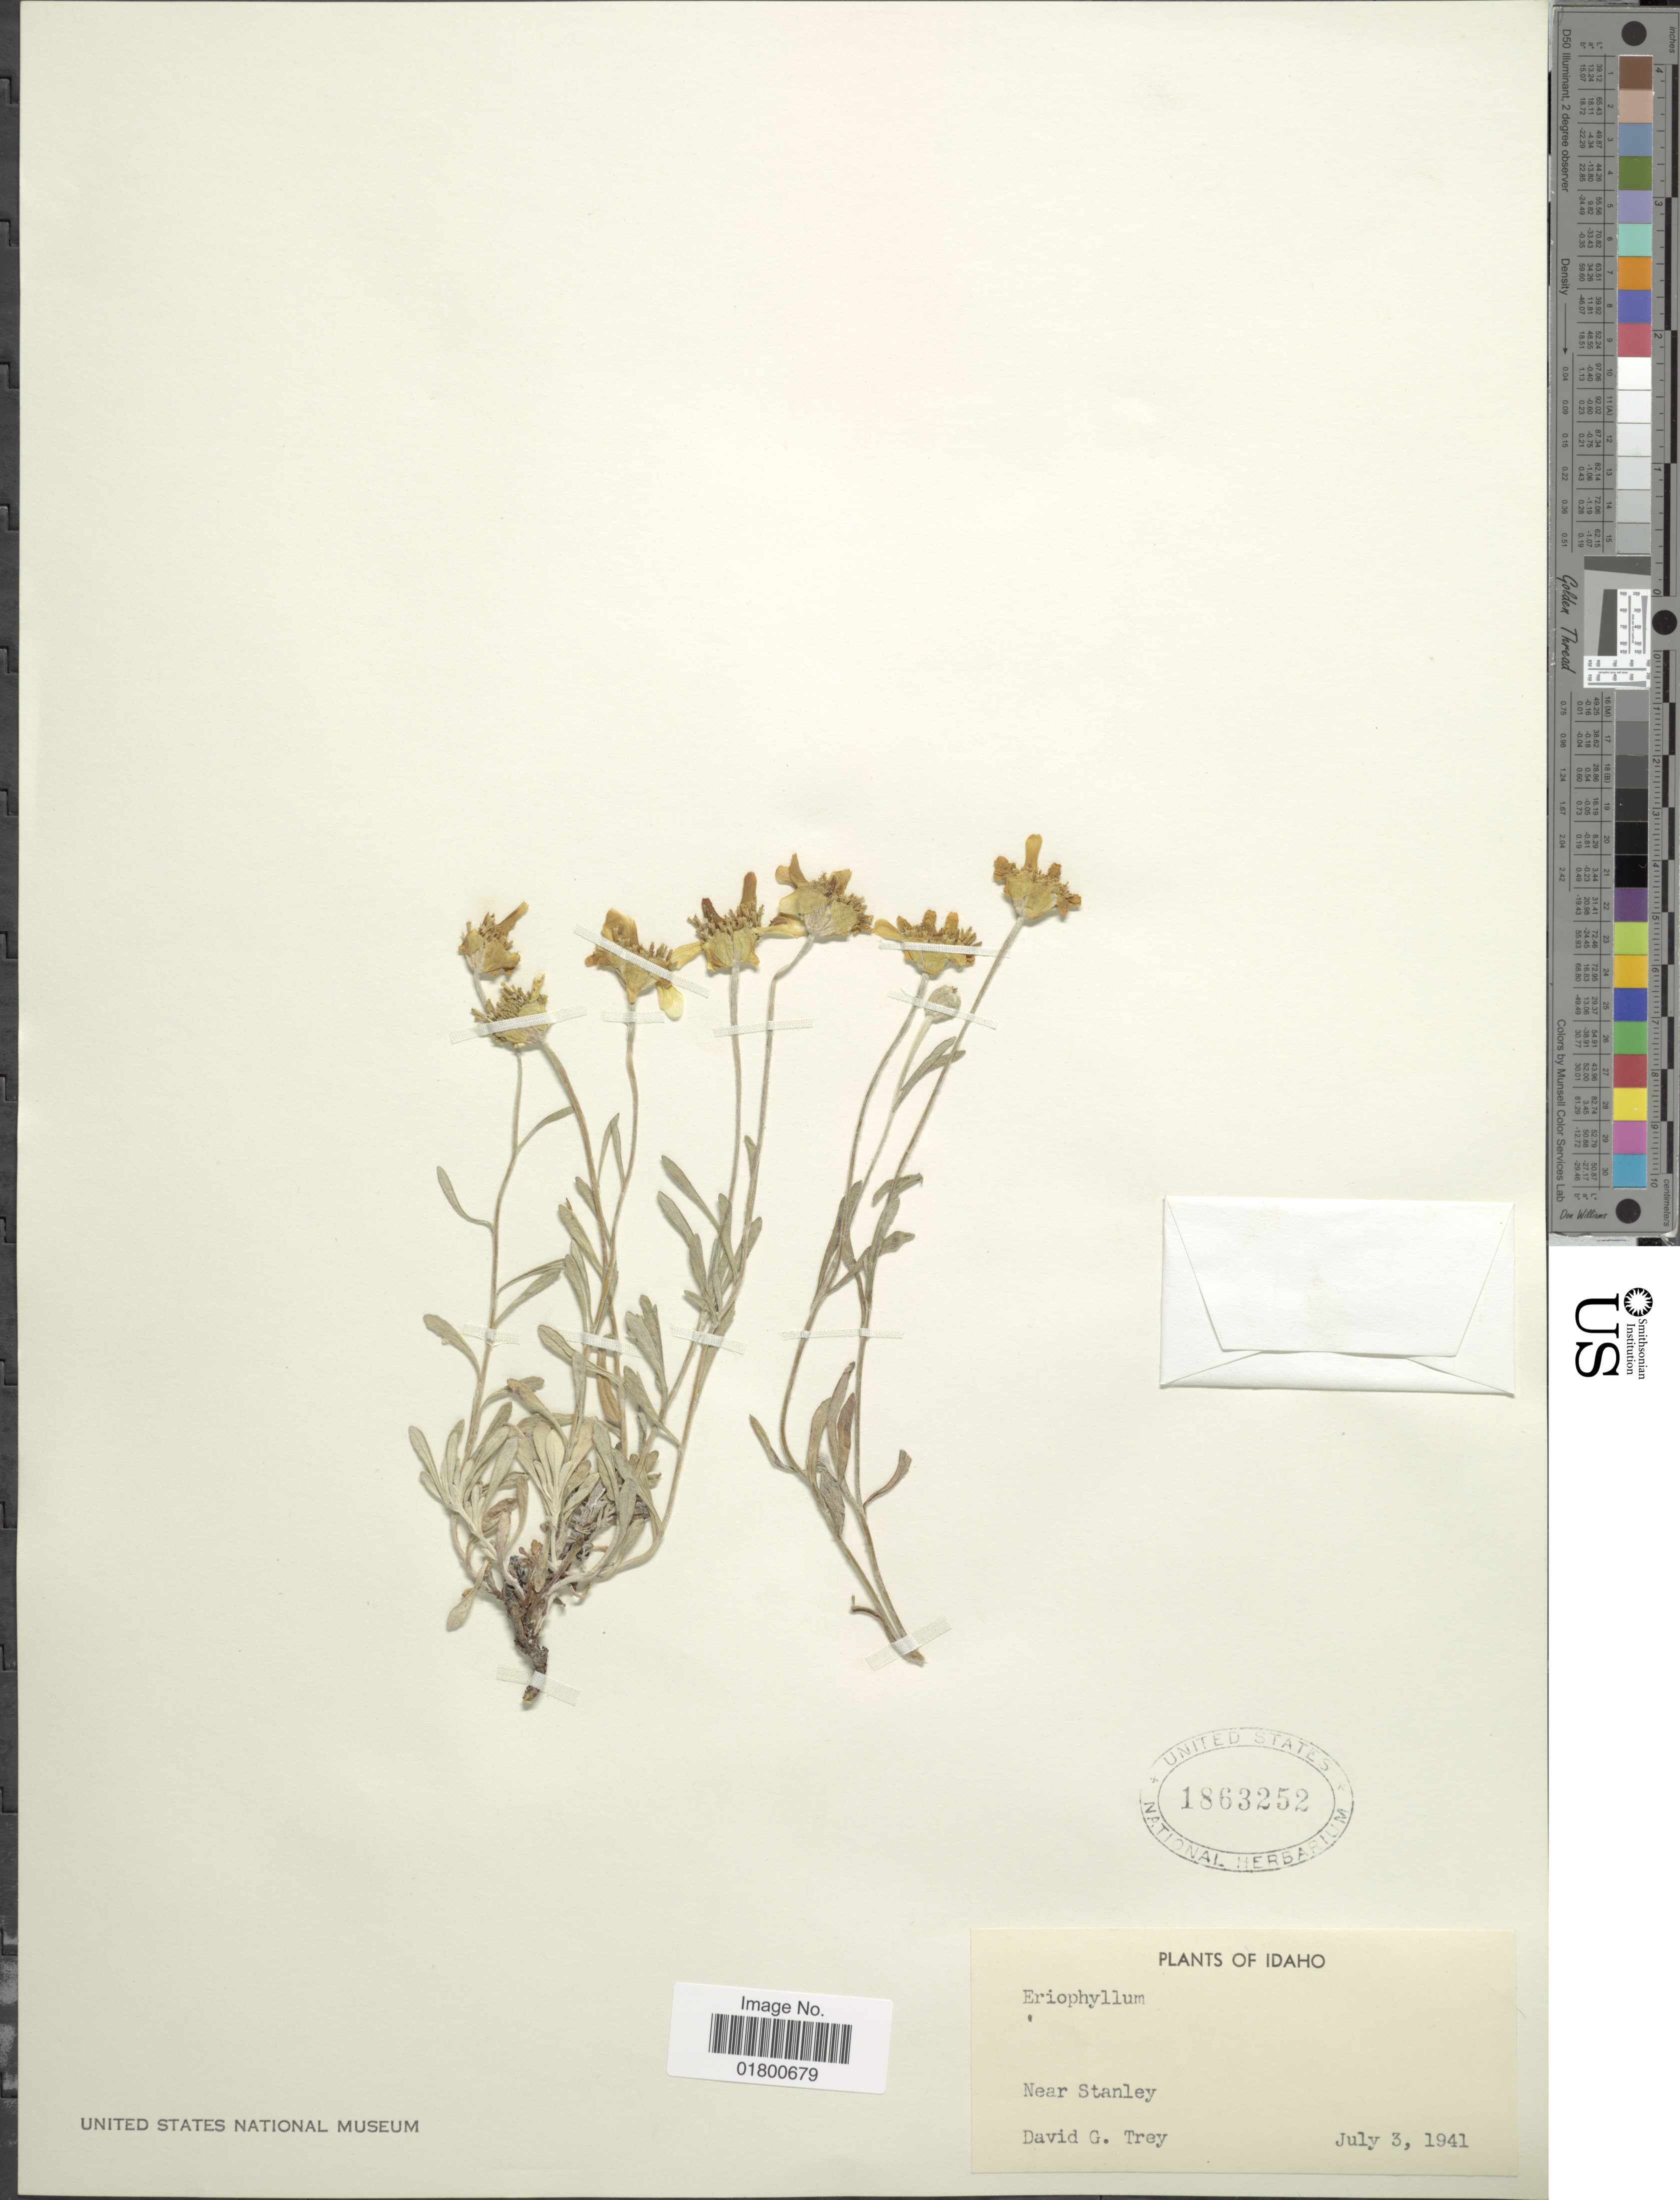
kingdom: Plantae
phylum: Tracheophyta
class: Magnoliopsida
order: Asterales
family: Asteraceae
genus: Eriophyllum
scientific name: Eriophyllum sp.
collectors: D. Trey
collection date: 1941-07-03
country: United States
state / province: Idaho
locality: Near Standley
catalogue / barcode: US 1863252